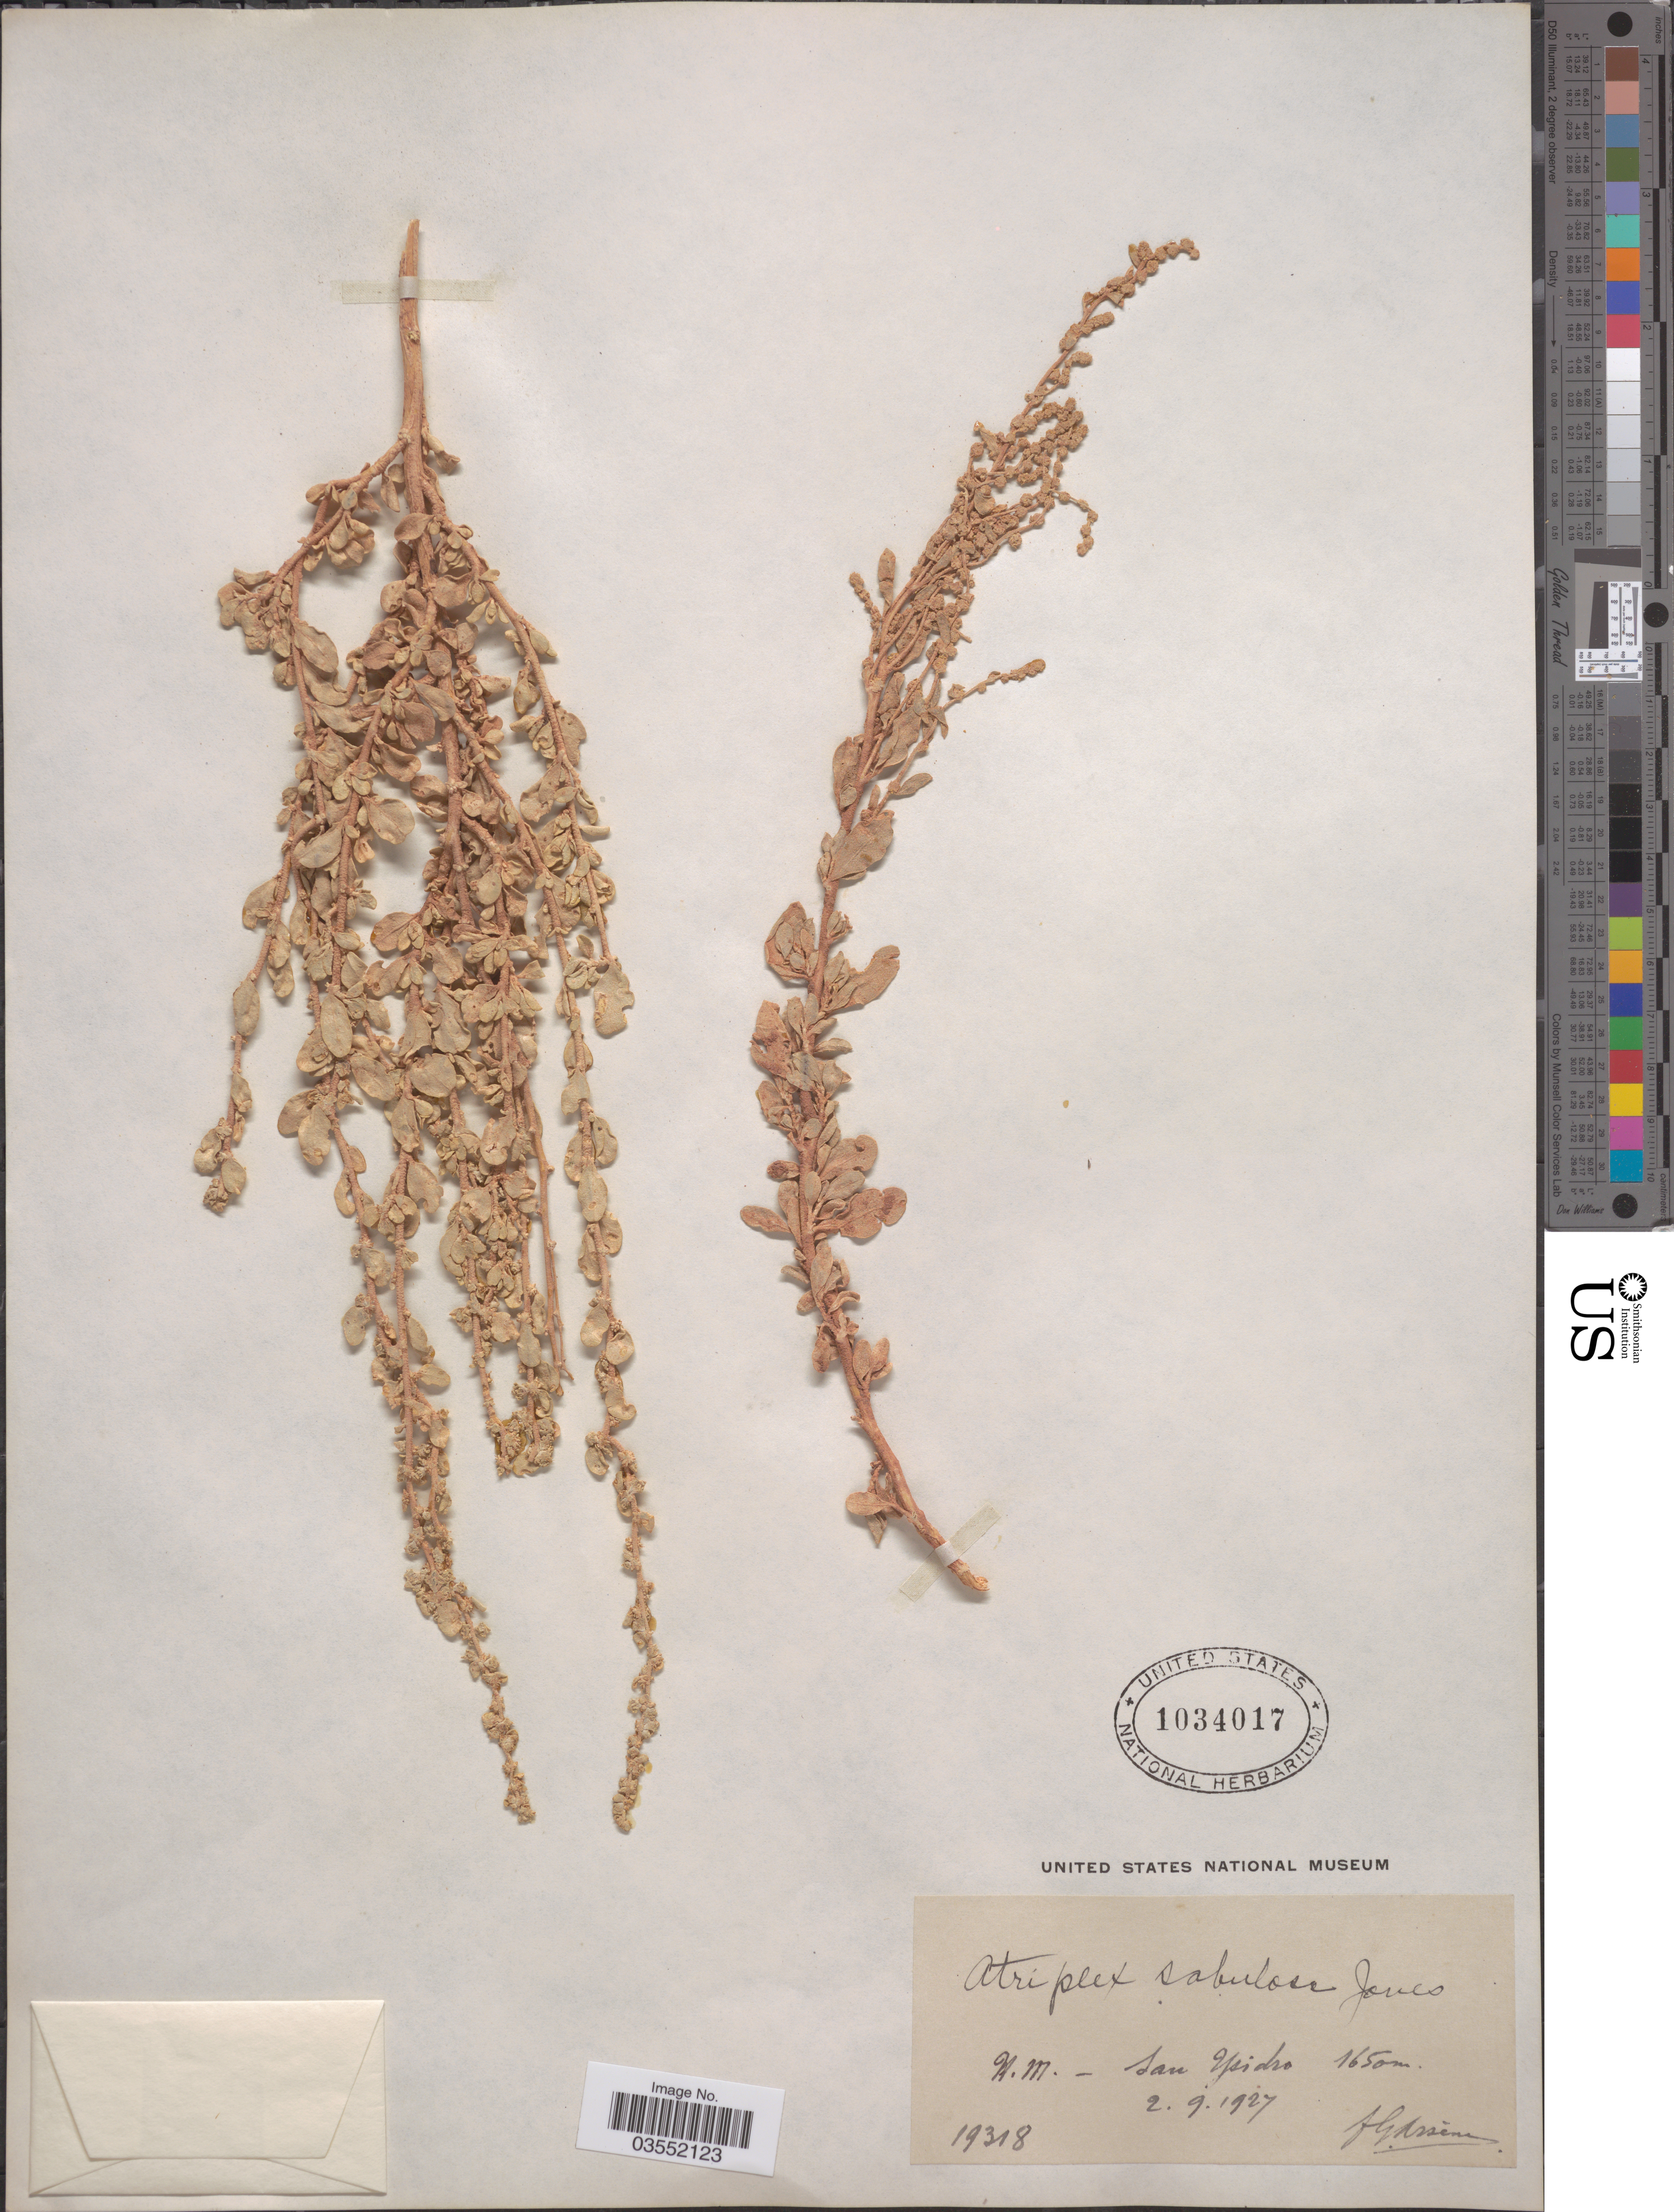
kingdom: Plantae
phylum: Tracheophyta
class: Magnoliopsida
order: Caryophyllales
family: Amaranthaceae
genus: Atriplex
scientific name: Atriplex jonesii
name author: Standl.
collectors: F. Arsène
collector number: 19318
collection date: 1927-09-02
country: United States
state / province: New Mexico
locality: San Ysidro.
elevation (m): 1650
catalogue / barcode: US 1034017